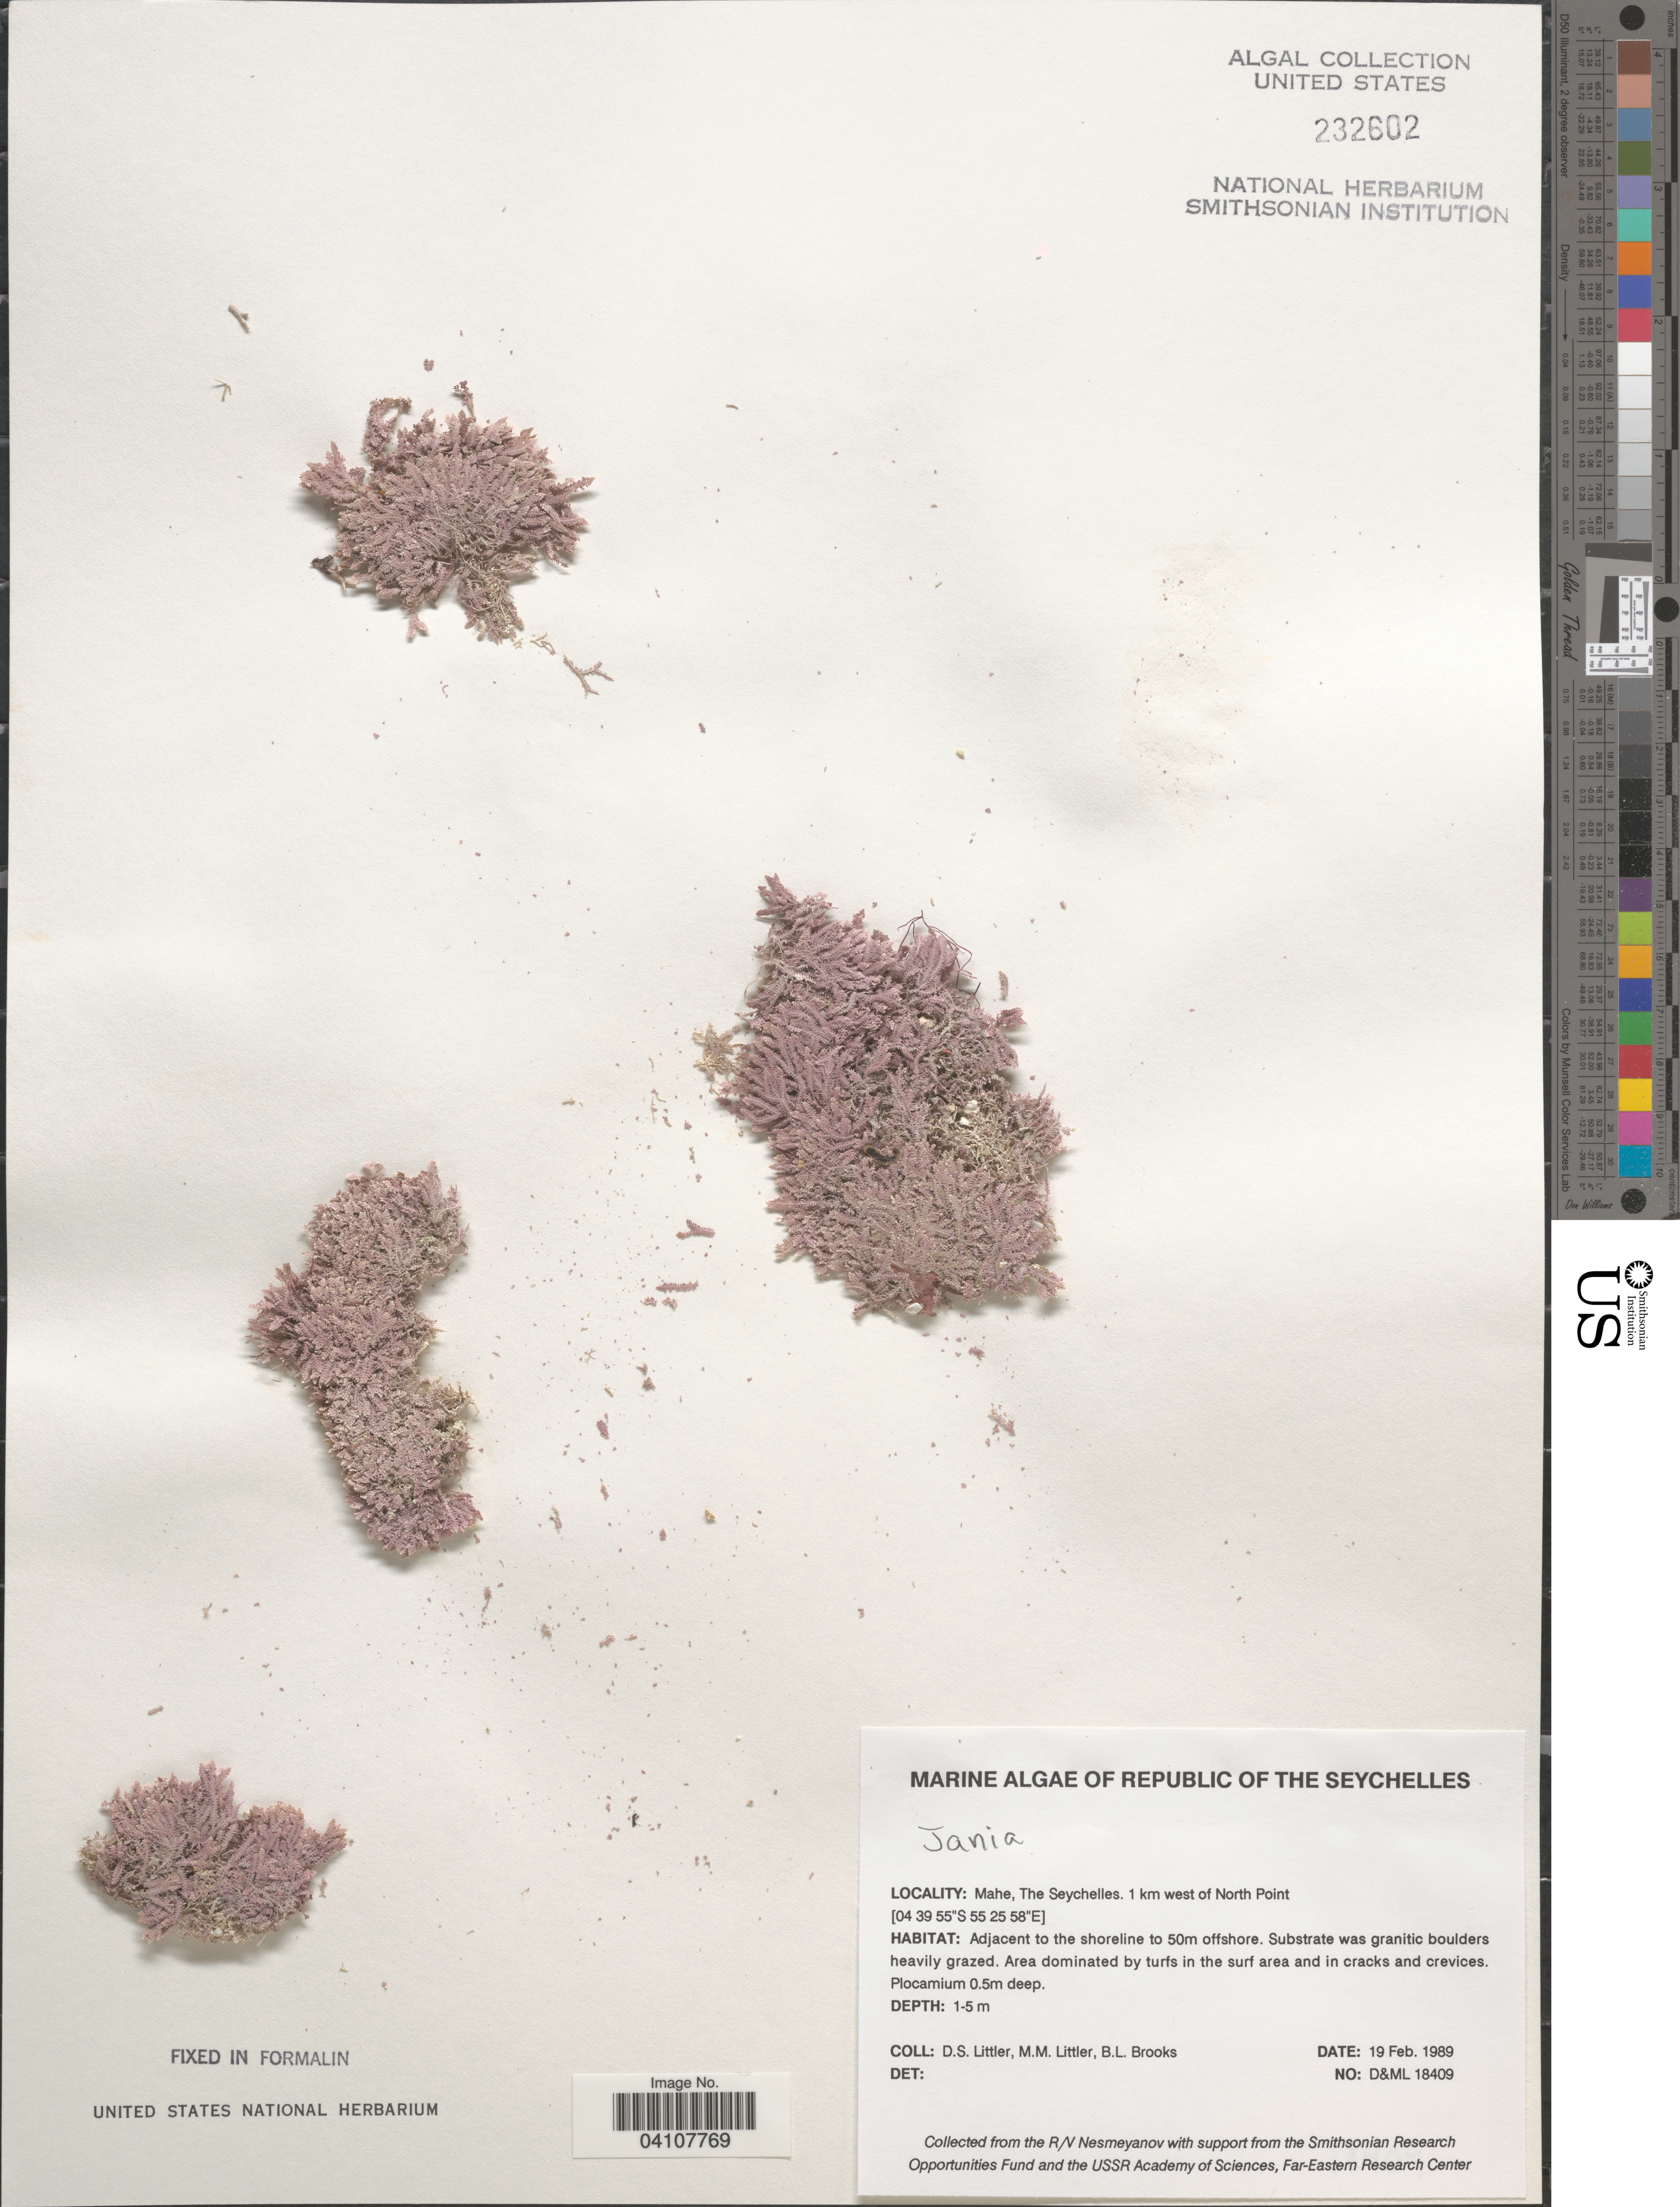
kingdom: Plantae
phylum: Rhodophyta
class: Florideophyceae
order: Corallinales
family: Corallinaceae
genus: Jania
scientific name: Jania sp.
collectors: D. S. Littler & B. Brooks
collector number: D&ML18409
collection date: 1989-02-19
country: Seychelles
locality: Republic of the Seychelles. Mahe. 1 km west of North Point. Adjacent to the shoreline to 50m offshore.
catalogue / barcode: US 232602